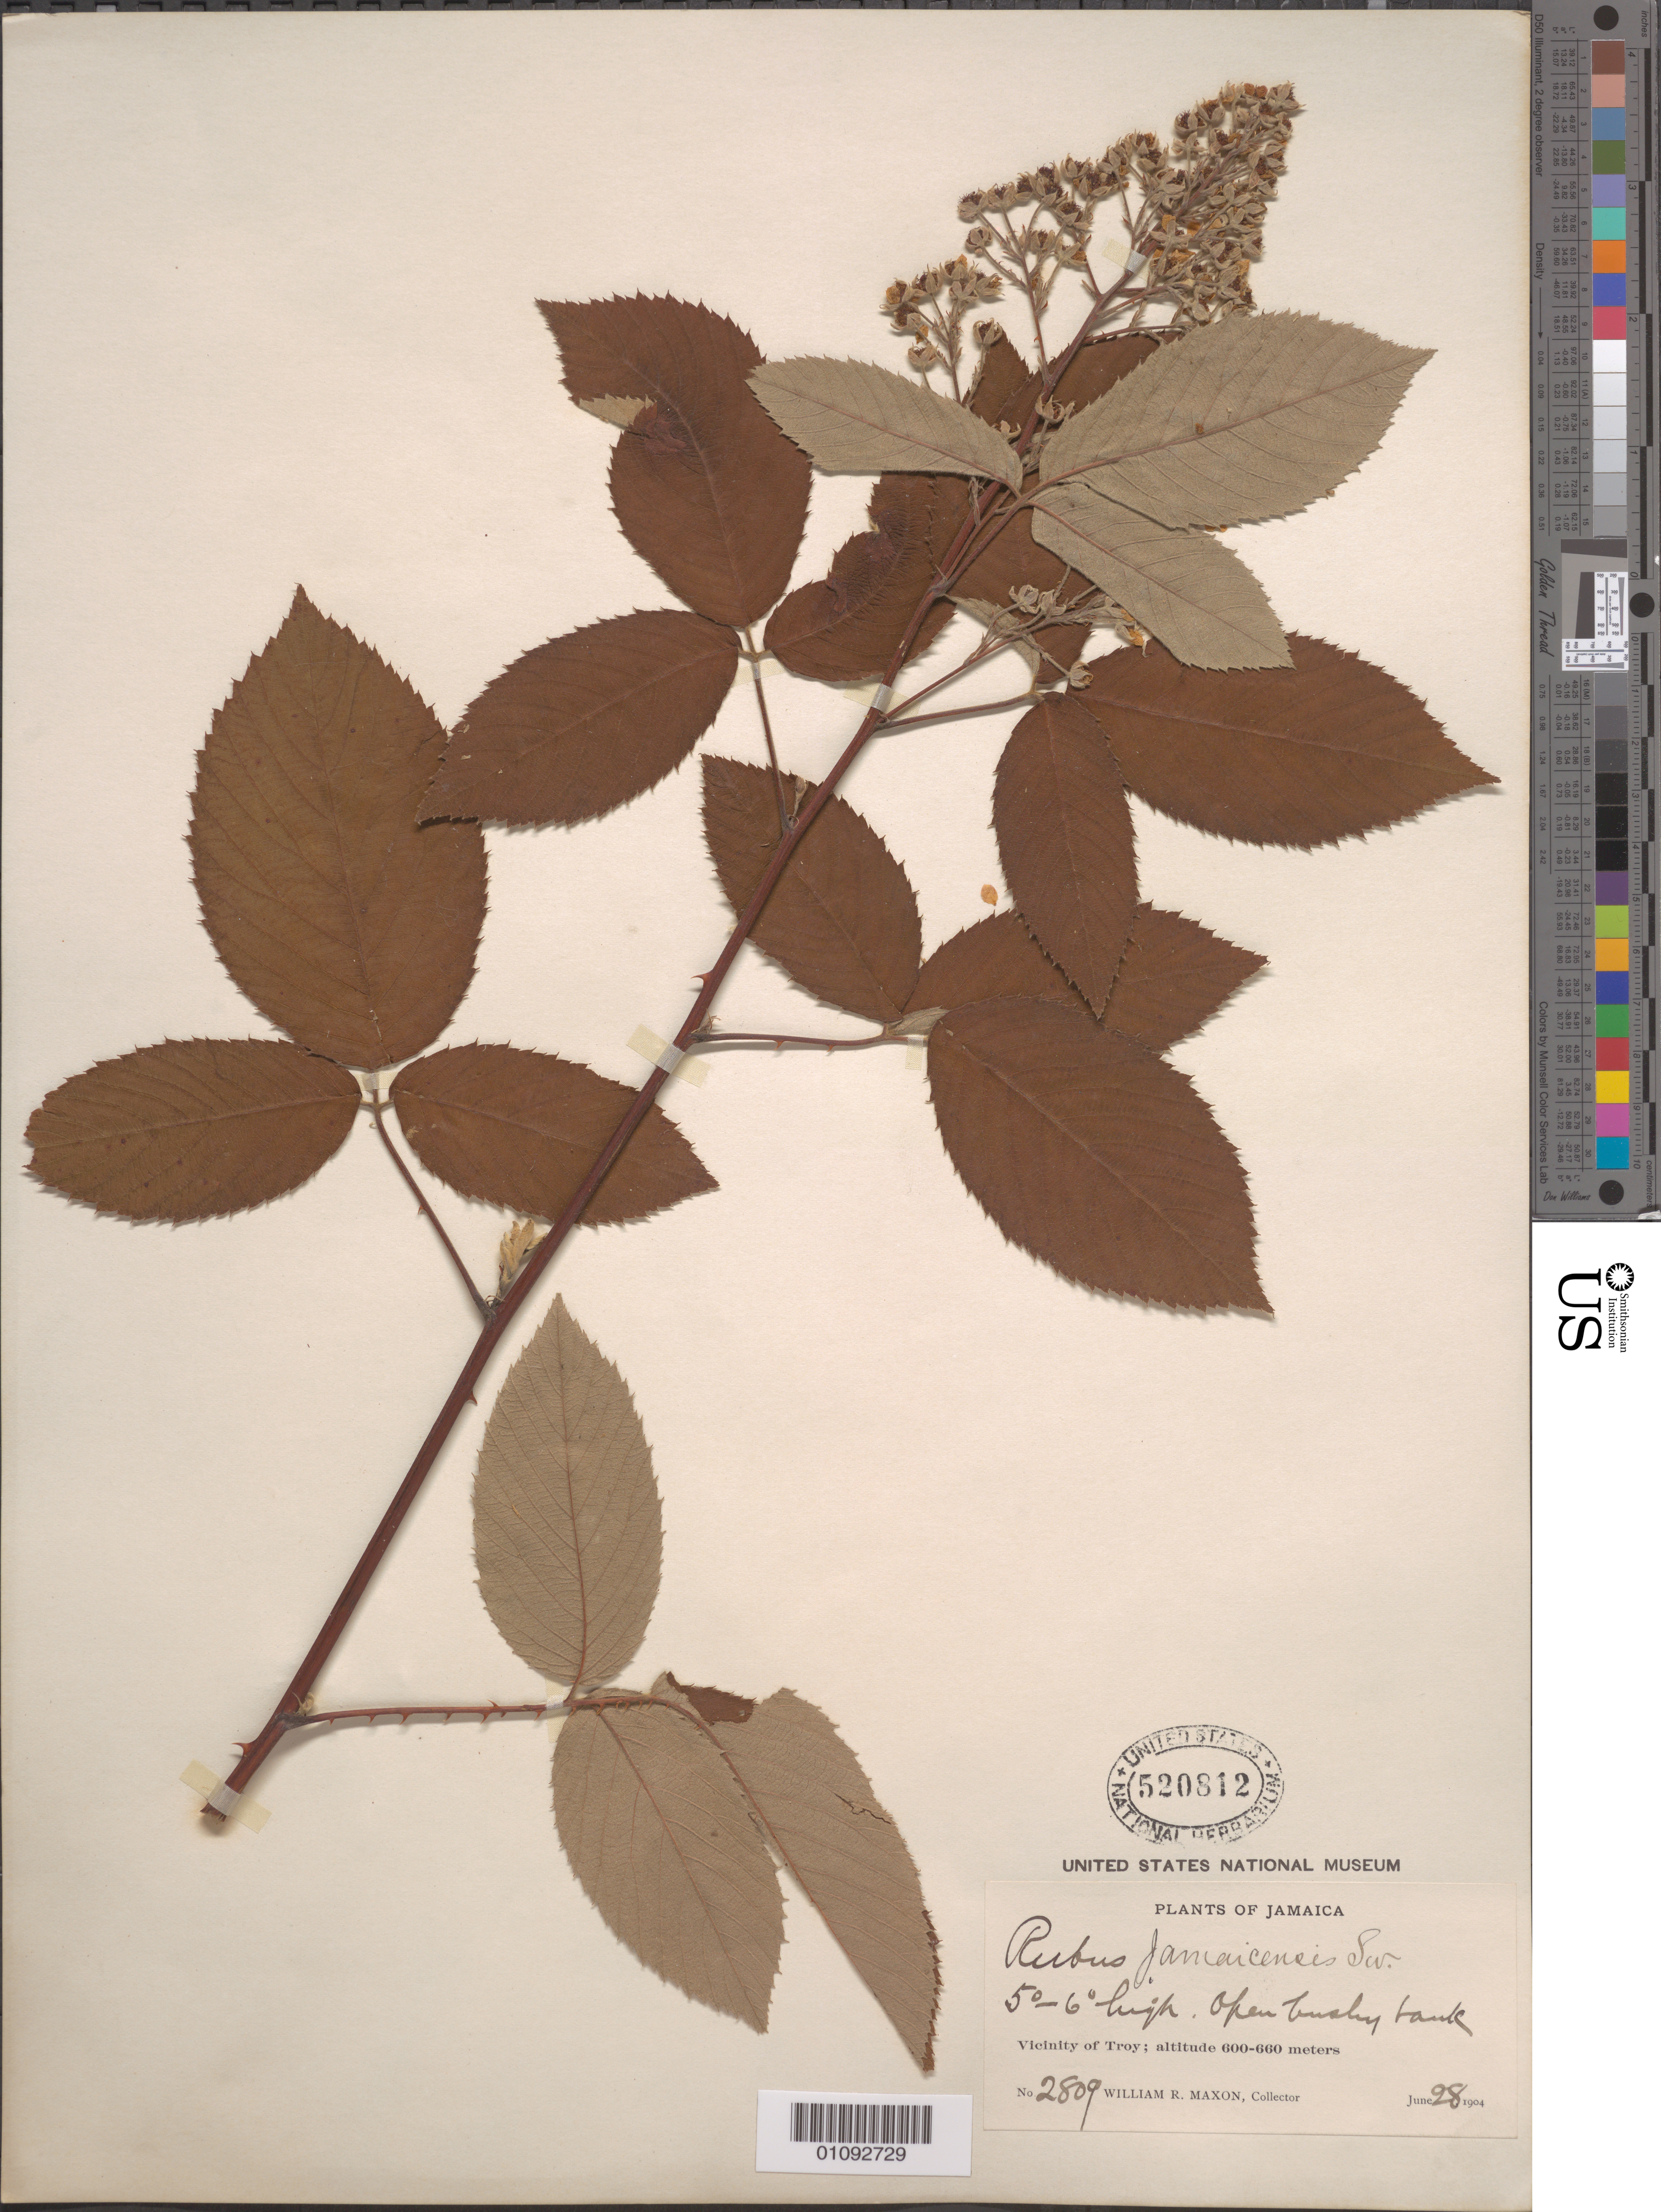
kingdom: Plantae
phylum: Tracheophyta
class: Magnoliopsida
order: Rosales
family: Rosaceae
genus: Rubus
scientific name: Rubus jamaicensis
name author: L.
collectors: W. R. Maxon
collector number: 2809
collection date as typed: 28 Jun 1904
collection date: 1904-06-28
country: Jamaica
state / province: Trelawny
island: Jamaica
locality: Vicinity of Troy.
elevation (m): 600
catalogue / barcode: US 520812